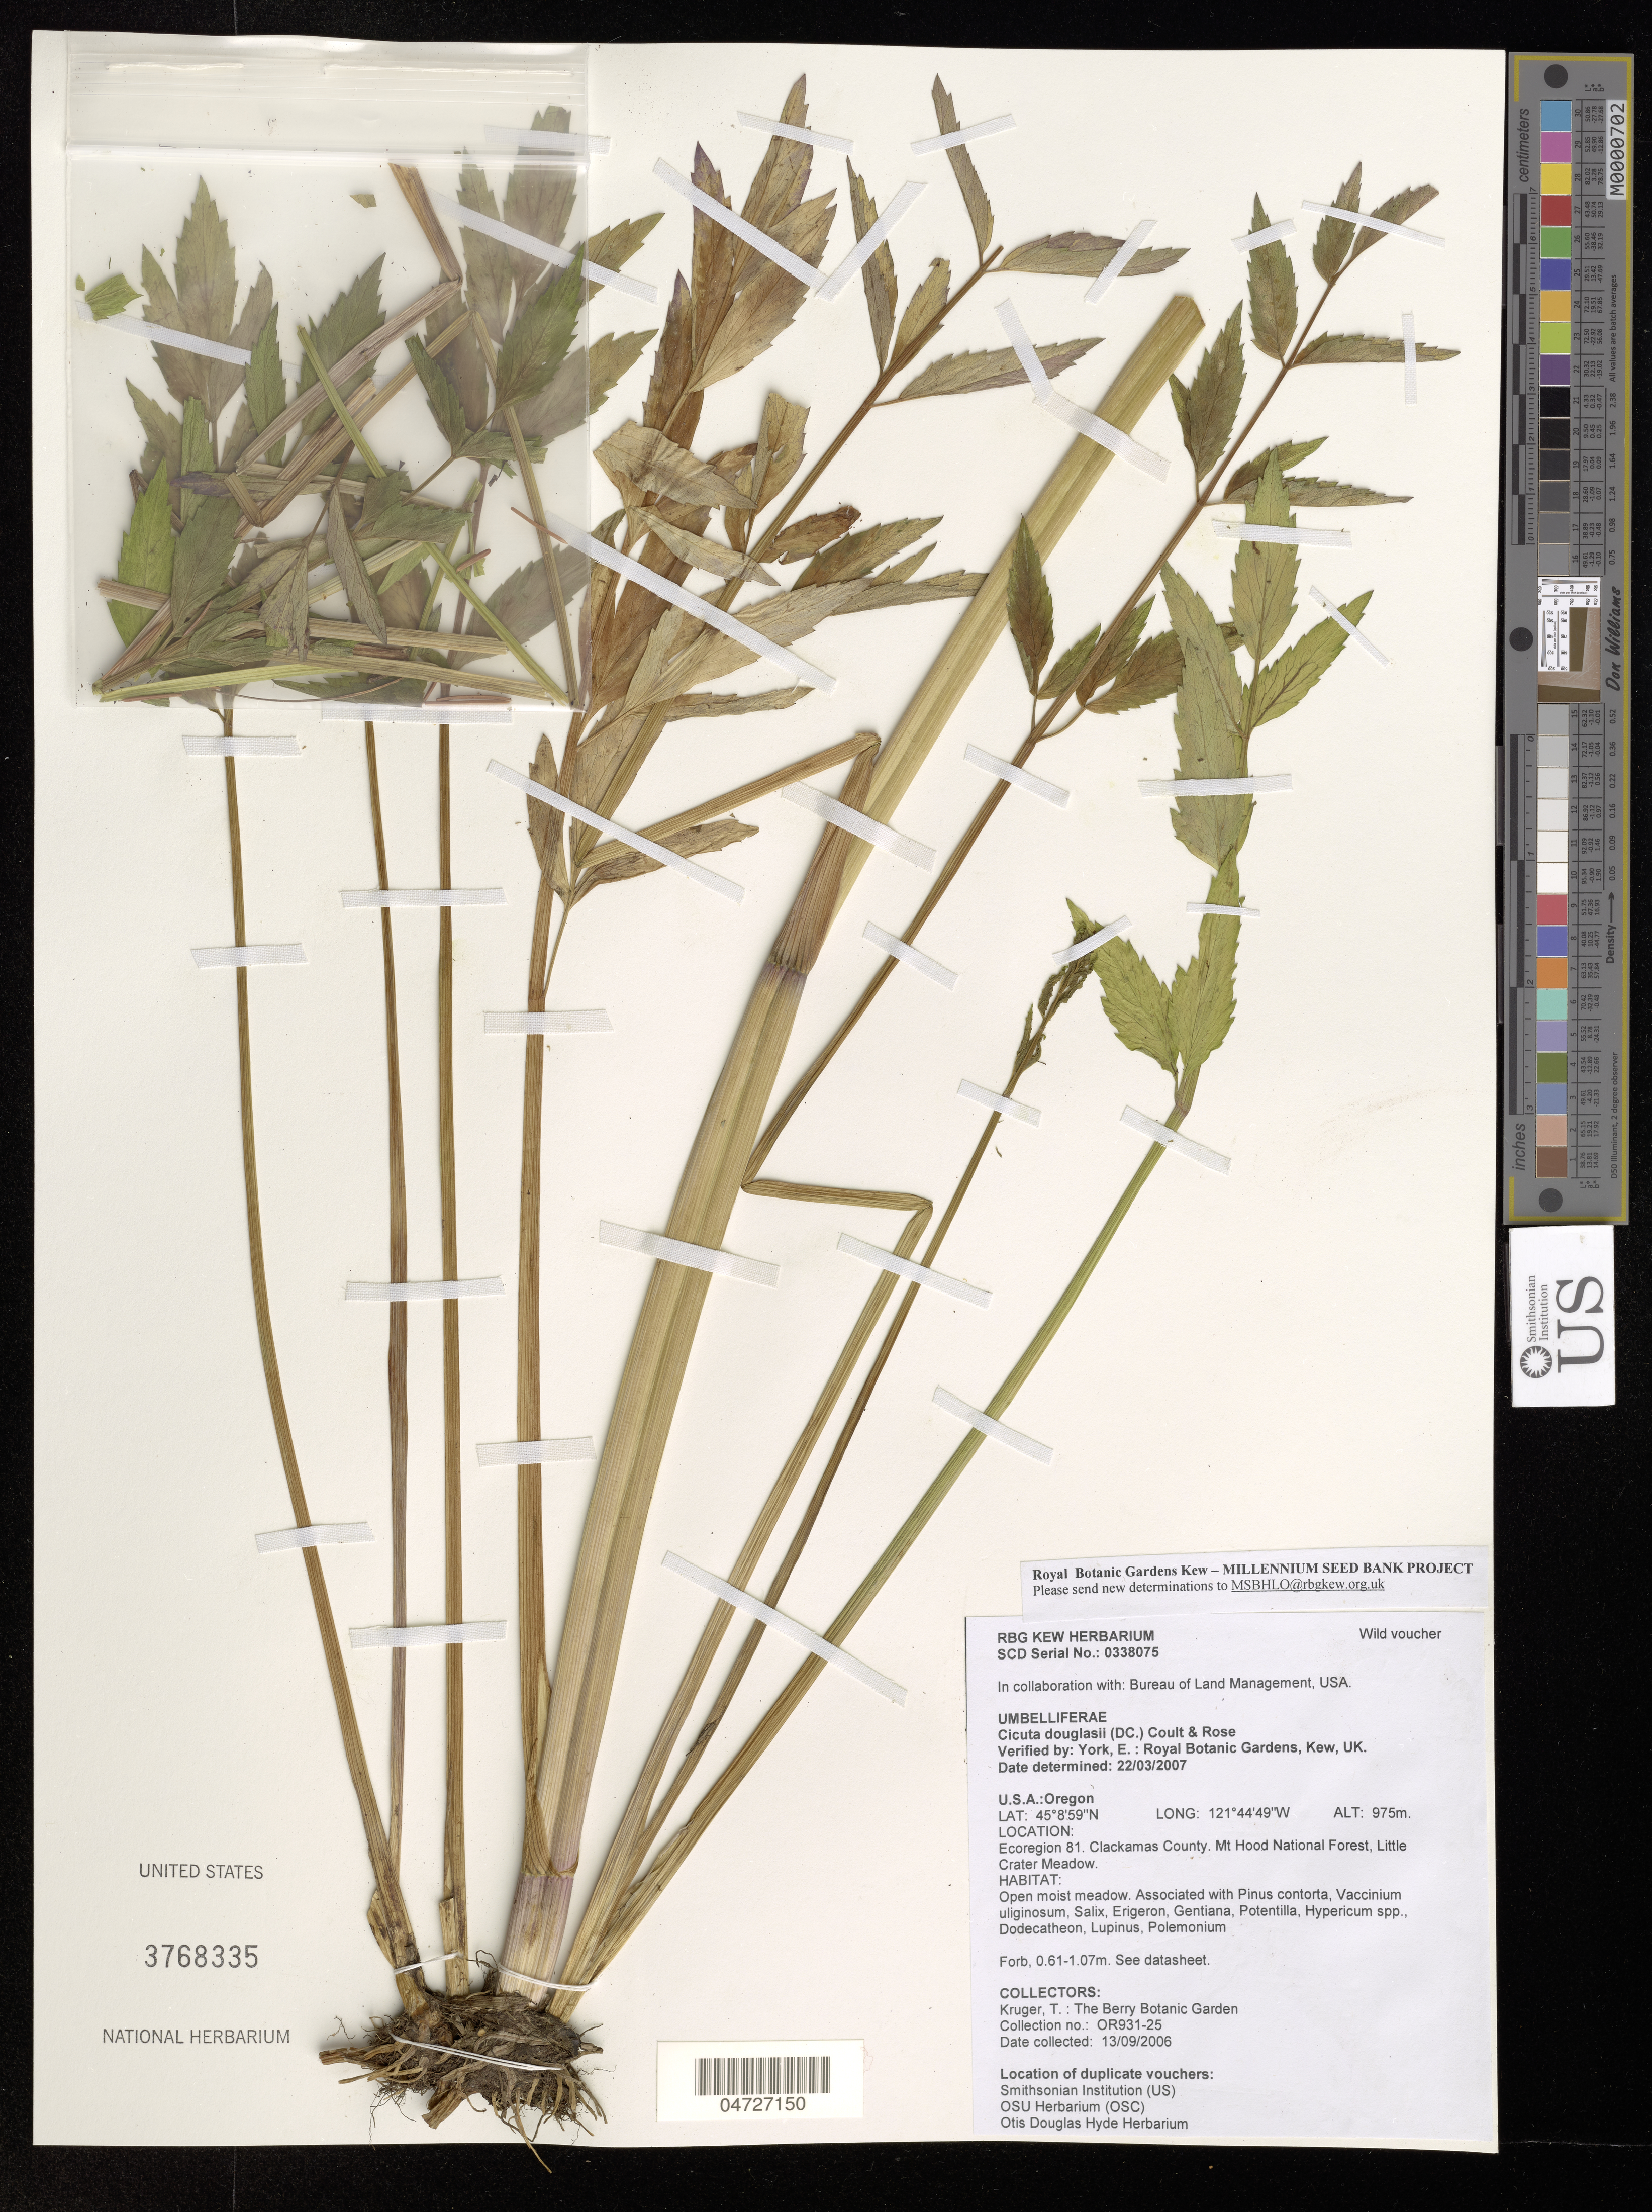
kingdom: Plantae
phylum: Tracheophyta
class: Magnoliopsida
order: Apiales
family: Apiaceae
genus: Cicuta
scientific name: Cicuta douglasii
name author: (DC.) J.M. Coult. & Rose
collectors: A. M. Kruger R.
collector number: OR931-25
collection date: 2006-09-13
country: United States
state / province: Oregon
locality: Ecoregion 81. Clackamas County. Mt Hood National Forest, Little Crater Meadow.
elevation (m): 975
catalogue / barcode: US 3768335